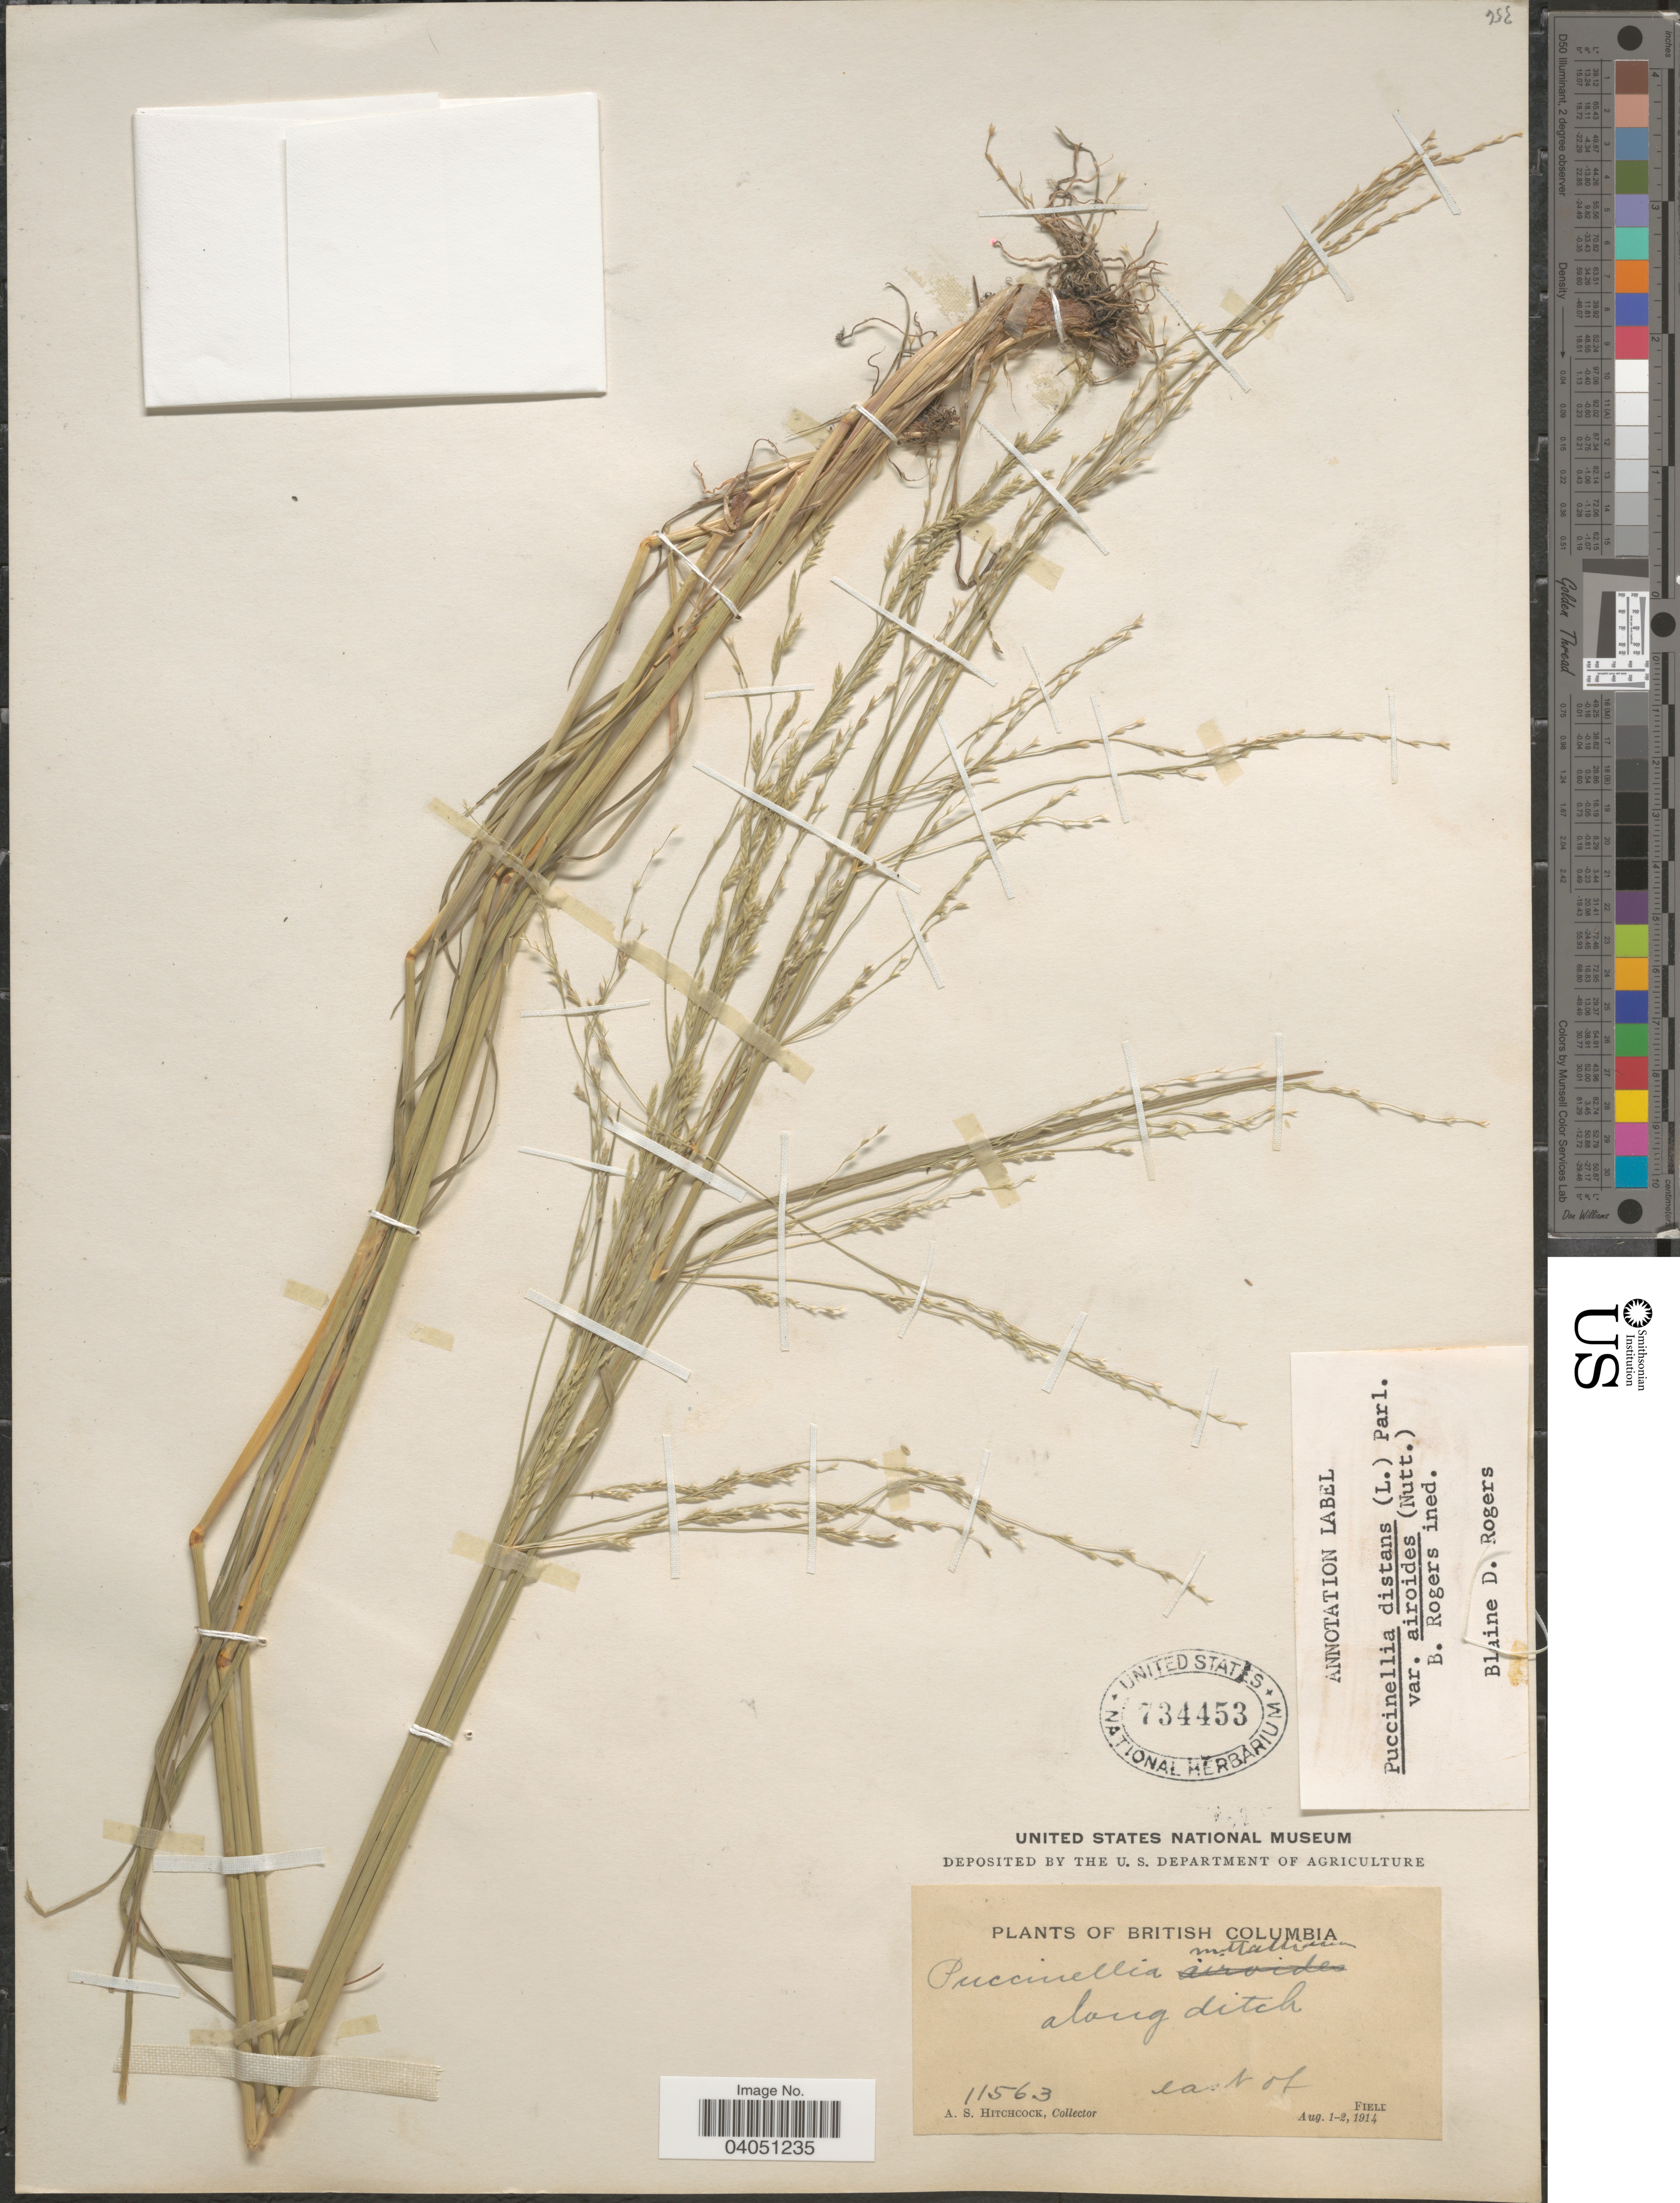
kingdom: Plantae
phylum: Tracheophyta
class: Liliopsida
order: Poales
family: Poaceae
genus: Puccinellia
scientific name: Puccinellia distans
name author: (Jacq.) Parl.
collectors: A. S. Hitchcock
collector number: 11563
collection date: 1914-08-01/1914-08-02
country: Canada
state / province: British Columbia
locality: East of Field.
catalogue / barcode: US 734453